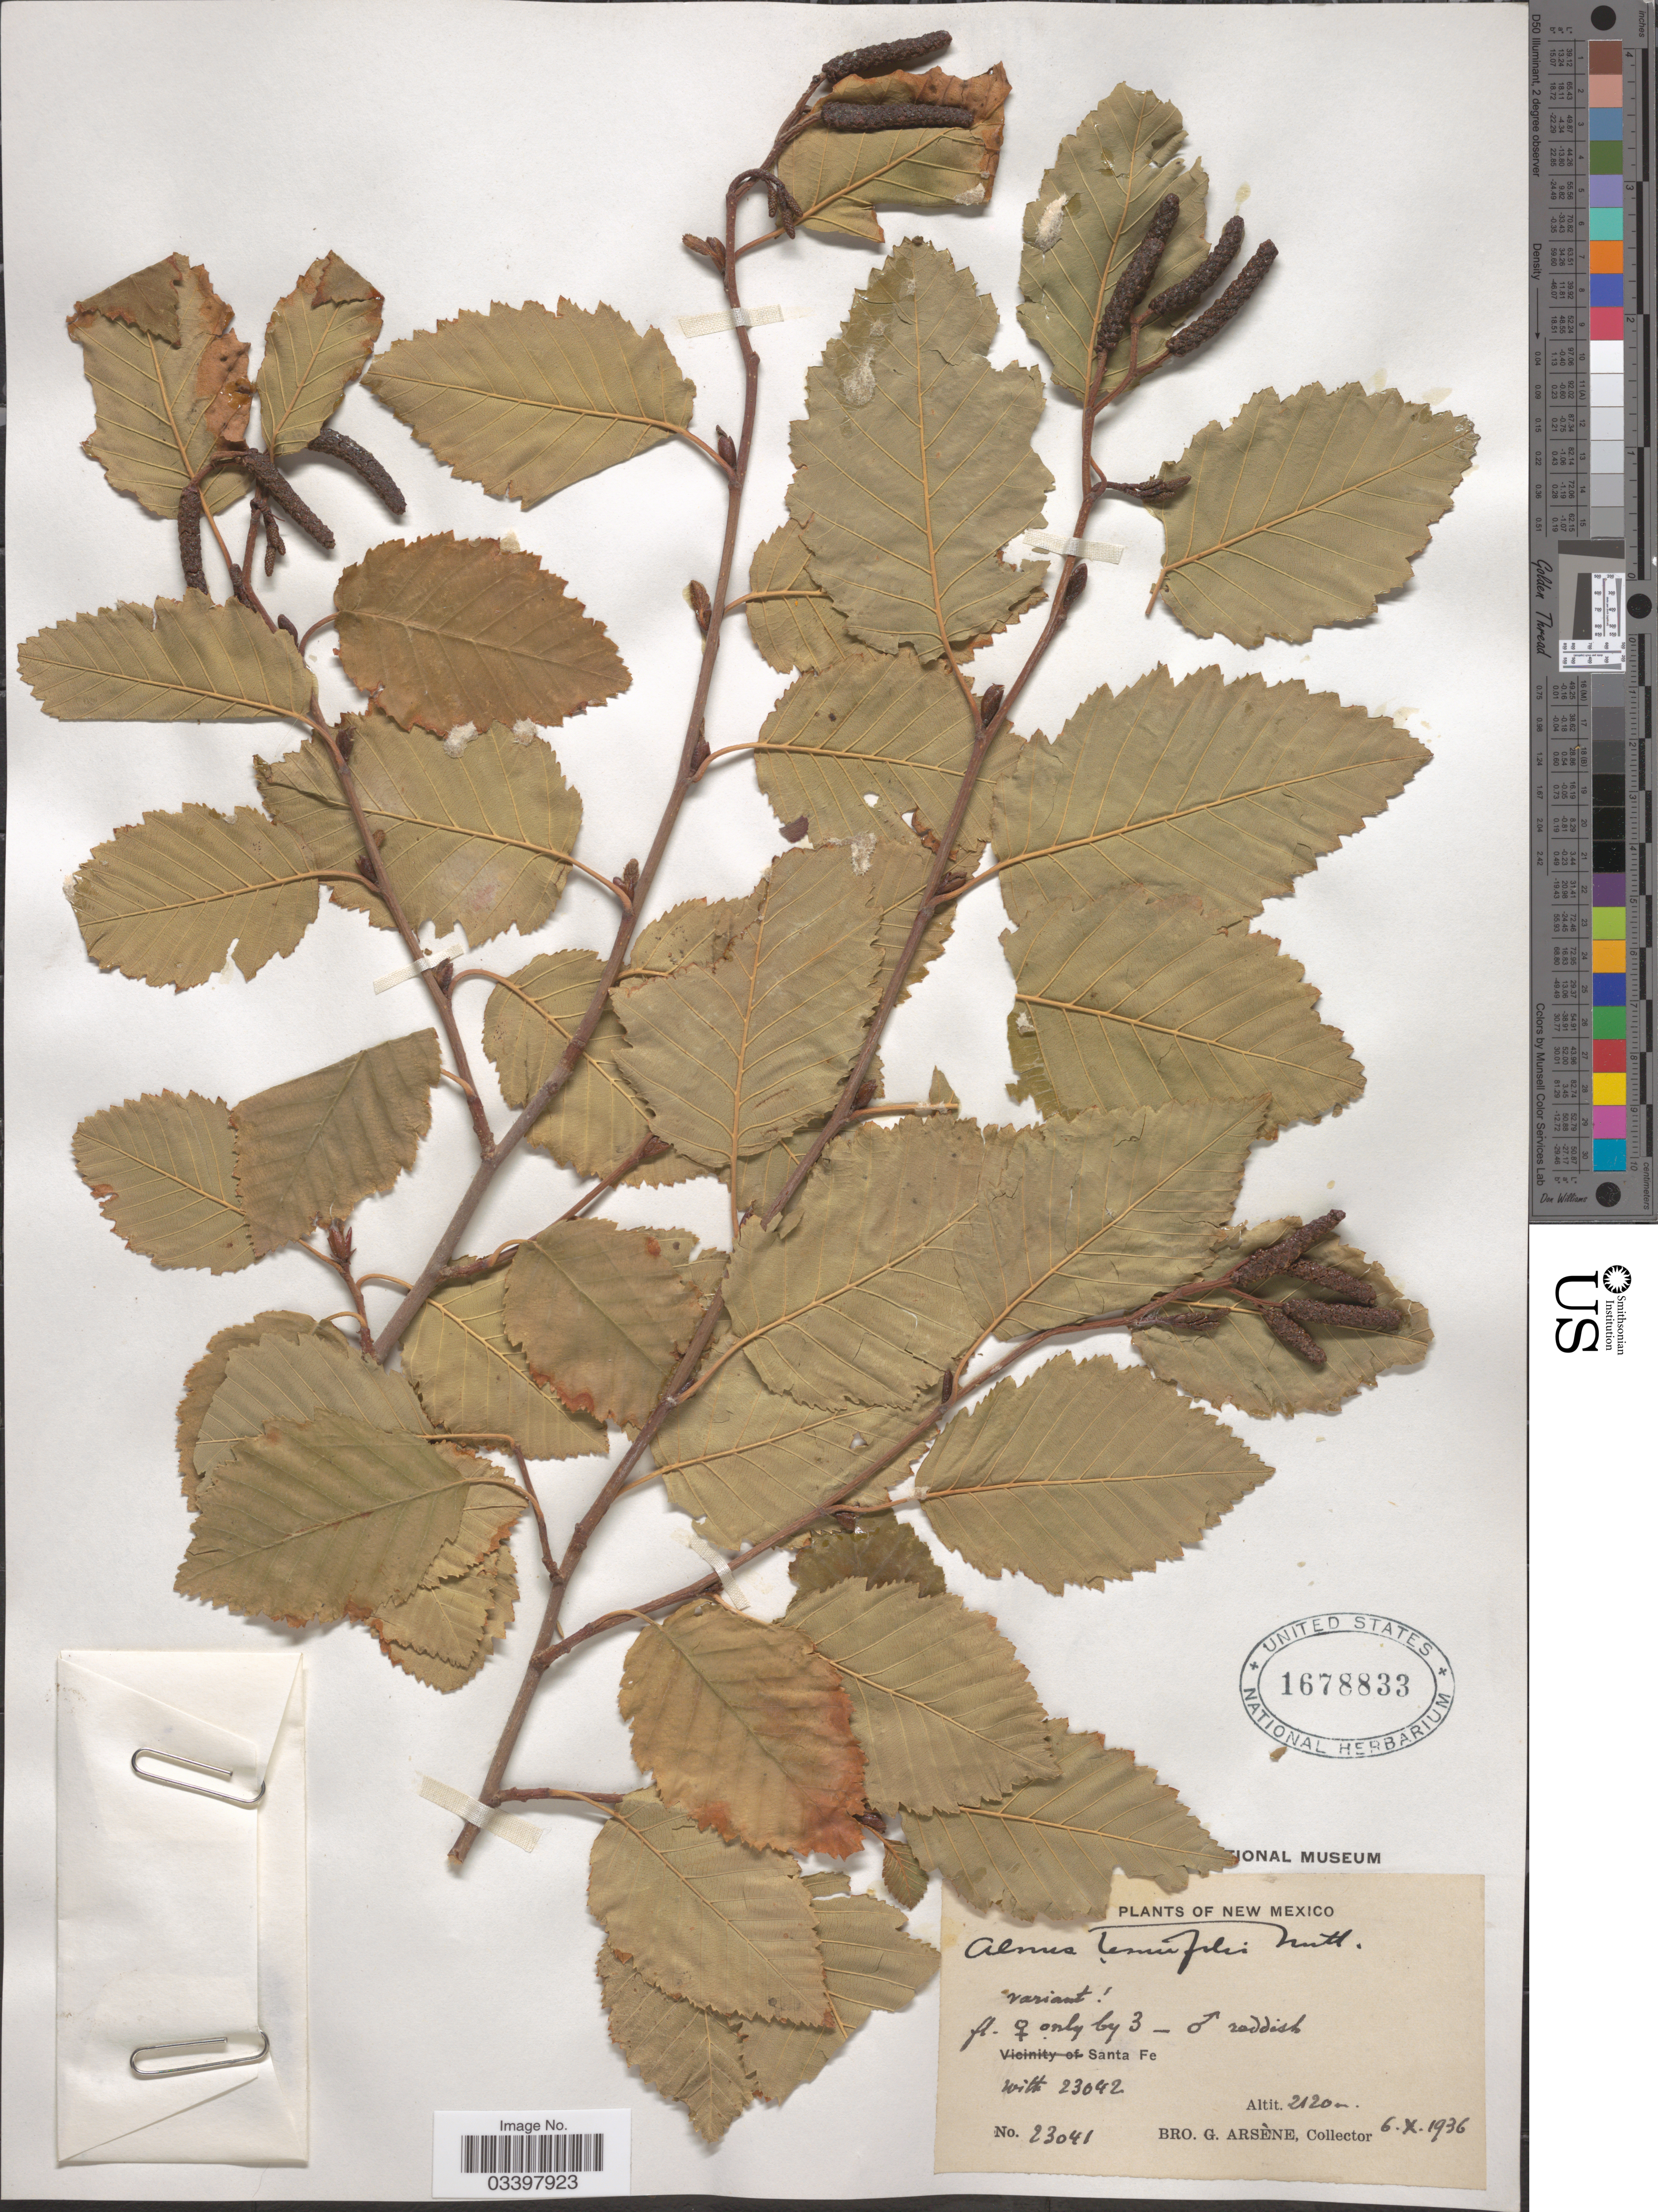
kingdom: Plantae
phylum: Tracheophyta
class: Magnoliopsida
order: Fagales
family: Betulaceae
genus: Alnus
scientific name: Alnus incana subsp. tenuifolia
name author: (Nutt.) Breitung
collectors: Bro. G. Arsène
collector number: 23041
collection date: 1936-10-06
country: United States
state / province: New Mexico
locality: Santa Fe.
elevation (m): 2120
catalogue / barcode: US 1678833